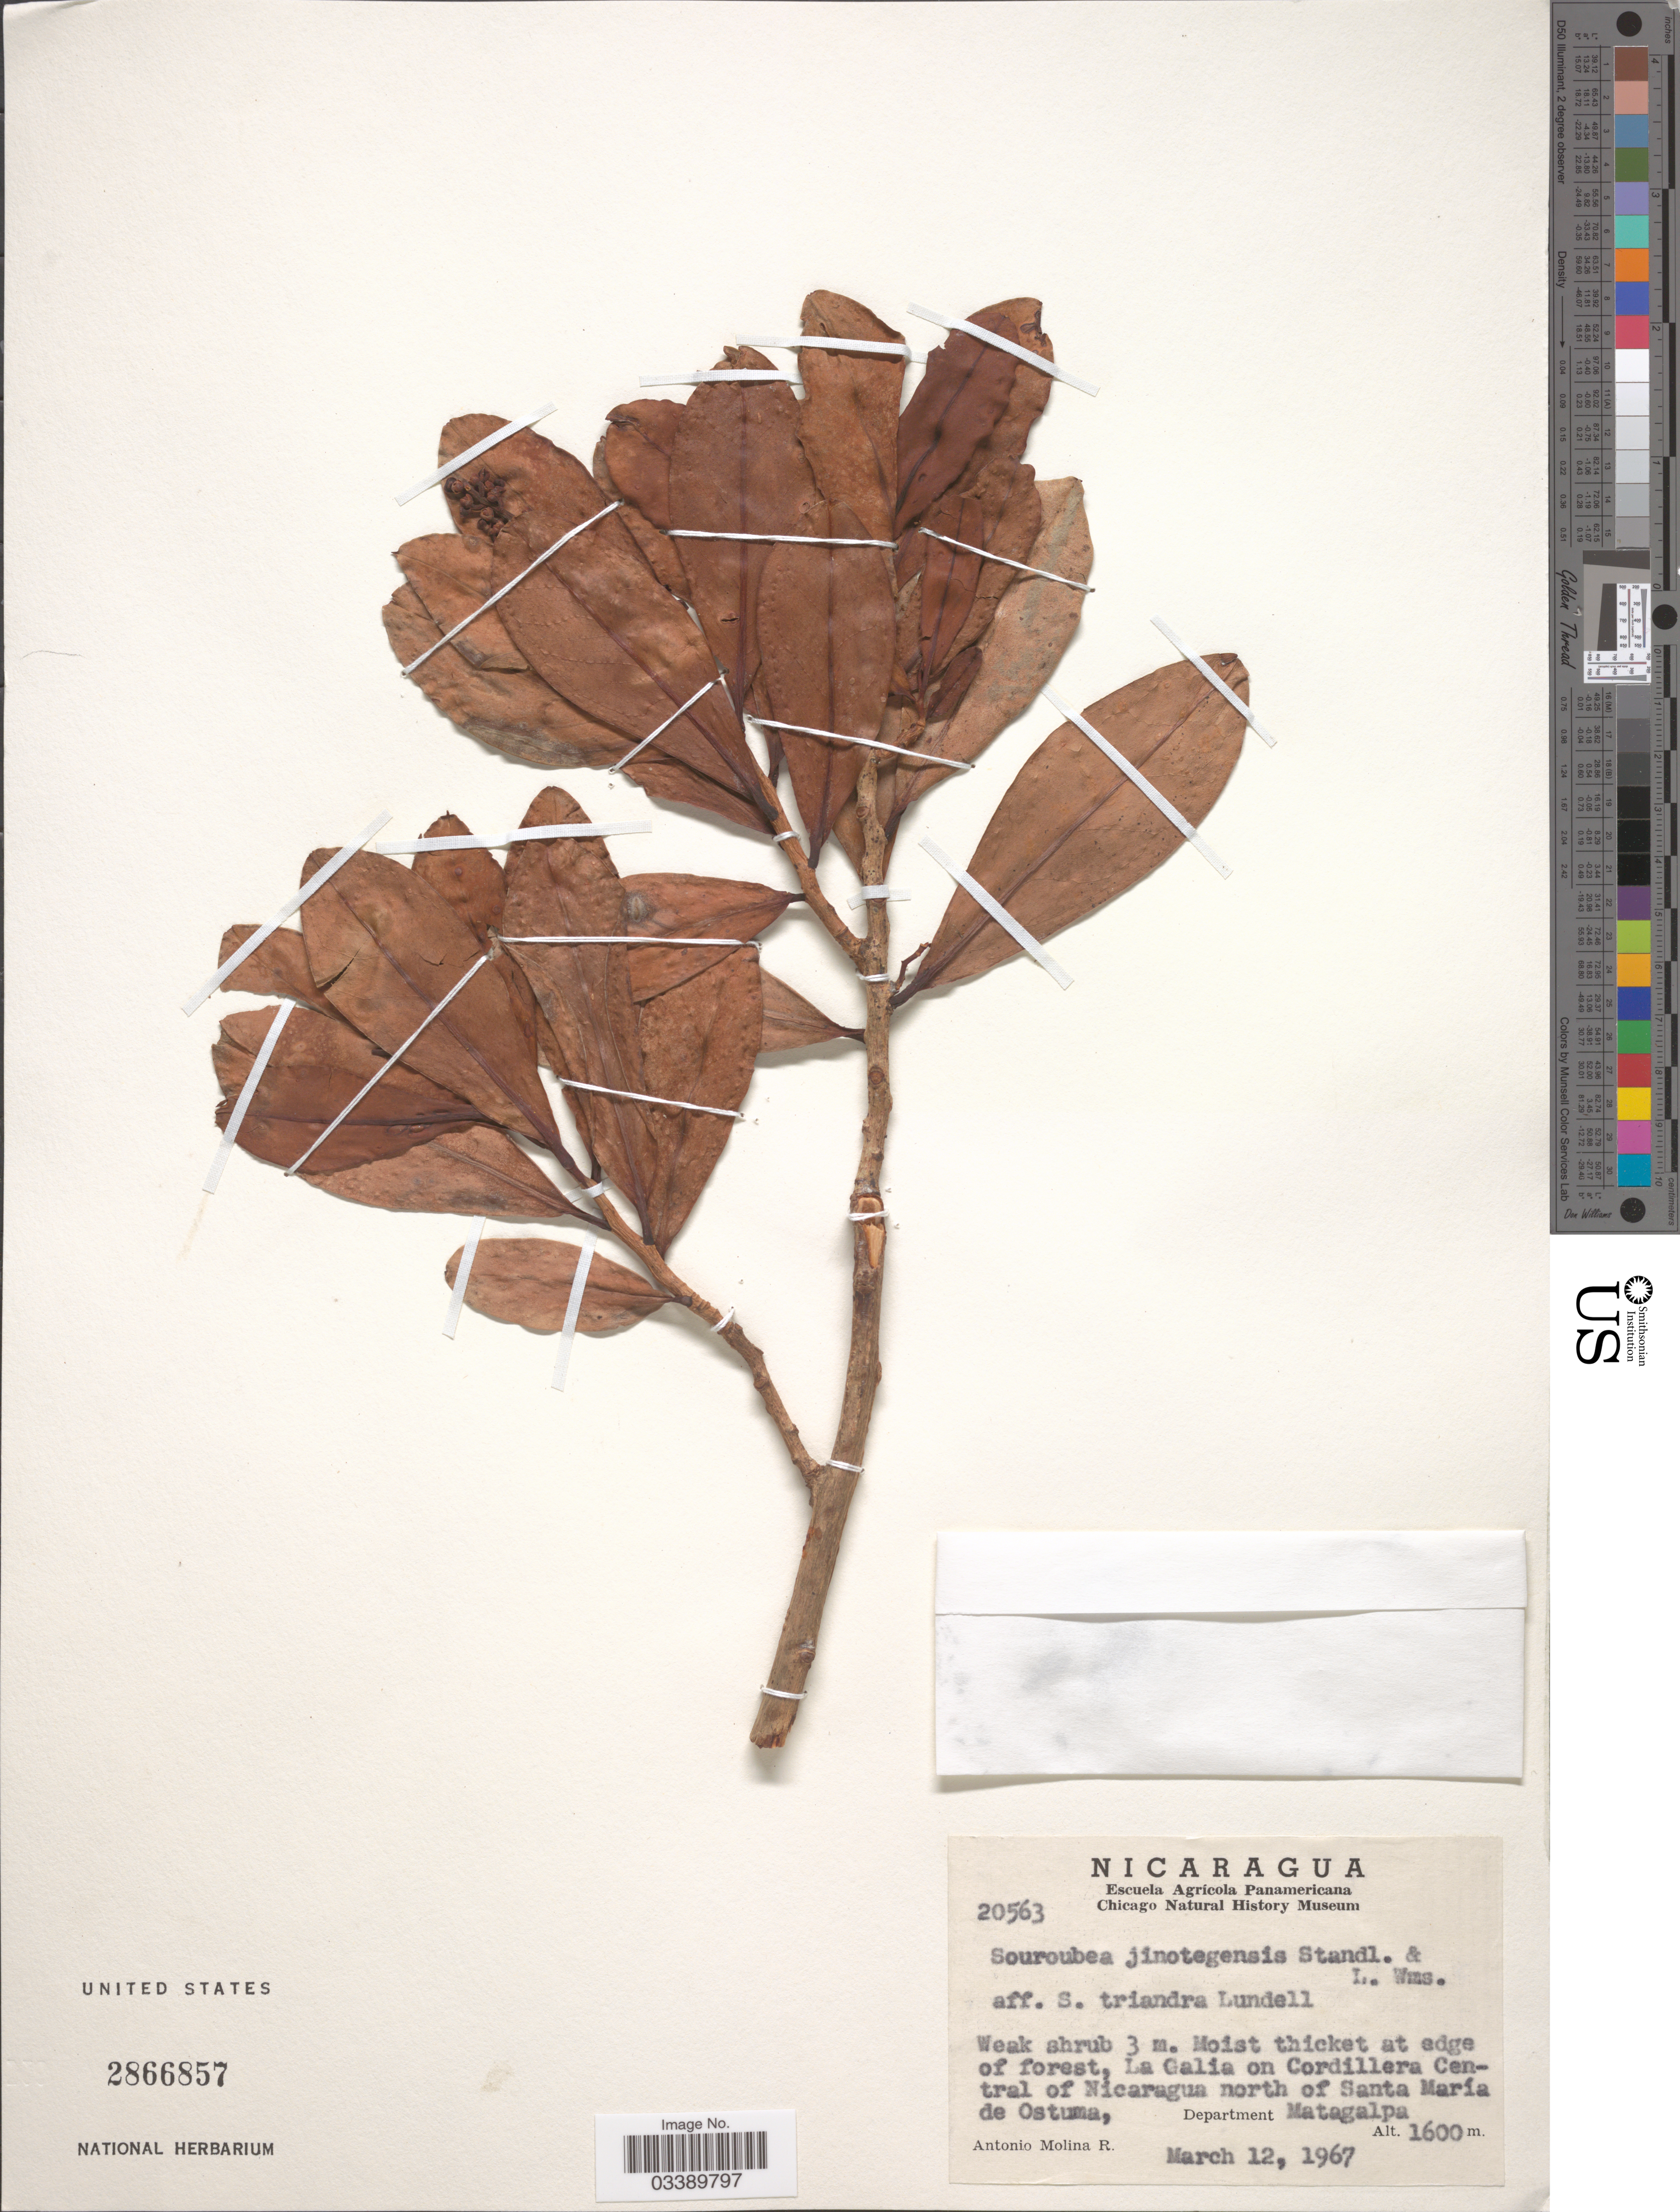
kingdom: Plantae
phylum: Tracheophyta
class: Magnoliopsida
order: Ericales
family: Marcgraviaceae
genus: Souroubea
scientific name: Souroubea jinotegensis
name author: Standl. & L.O. Williams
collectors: A. Molina R.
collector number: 20563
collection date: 1967-03-12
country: Nicaragua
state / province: Matagalpa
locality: La Galia on Cordillera Central of Nicaragua north of Santa María de Ostuma, Department Matagalpa.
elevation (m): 1600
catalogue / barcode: US 2866857